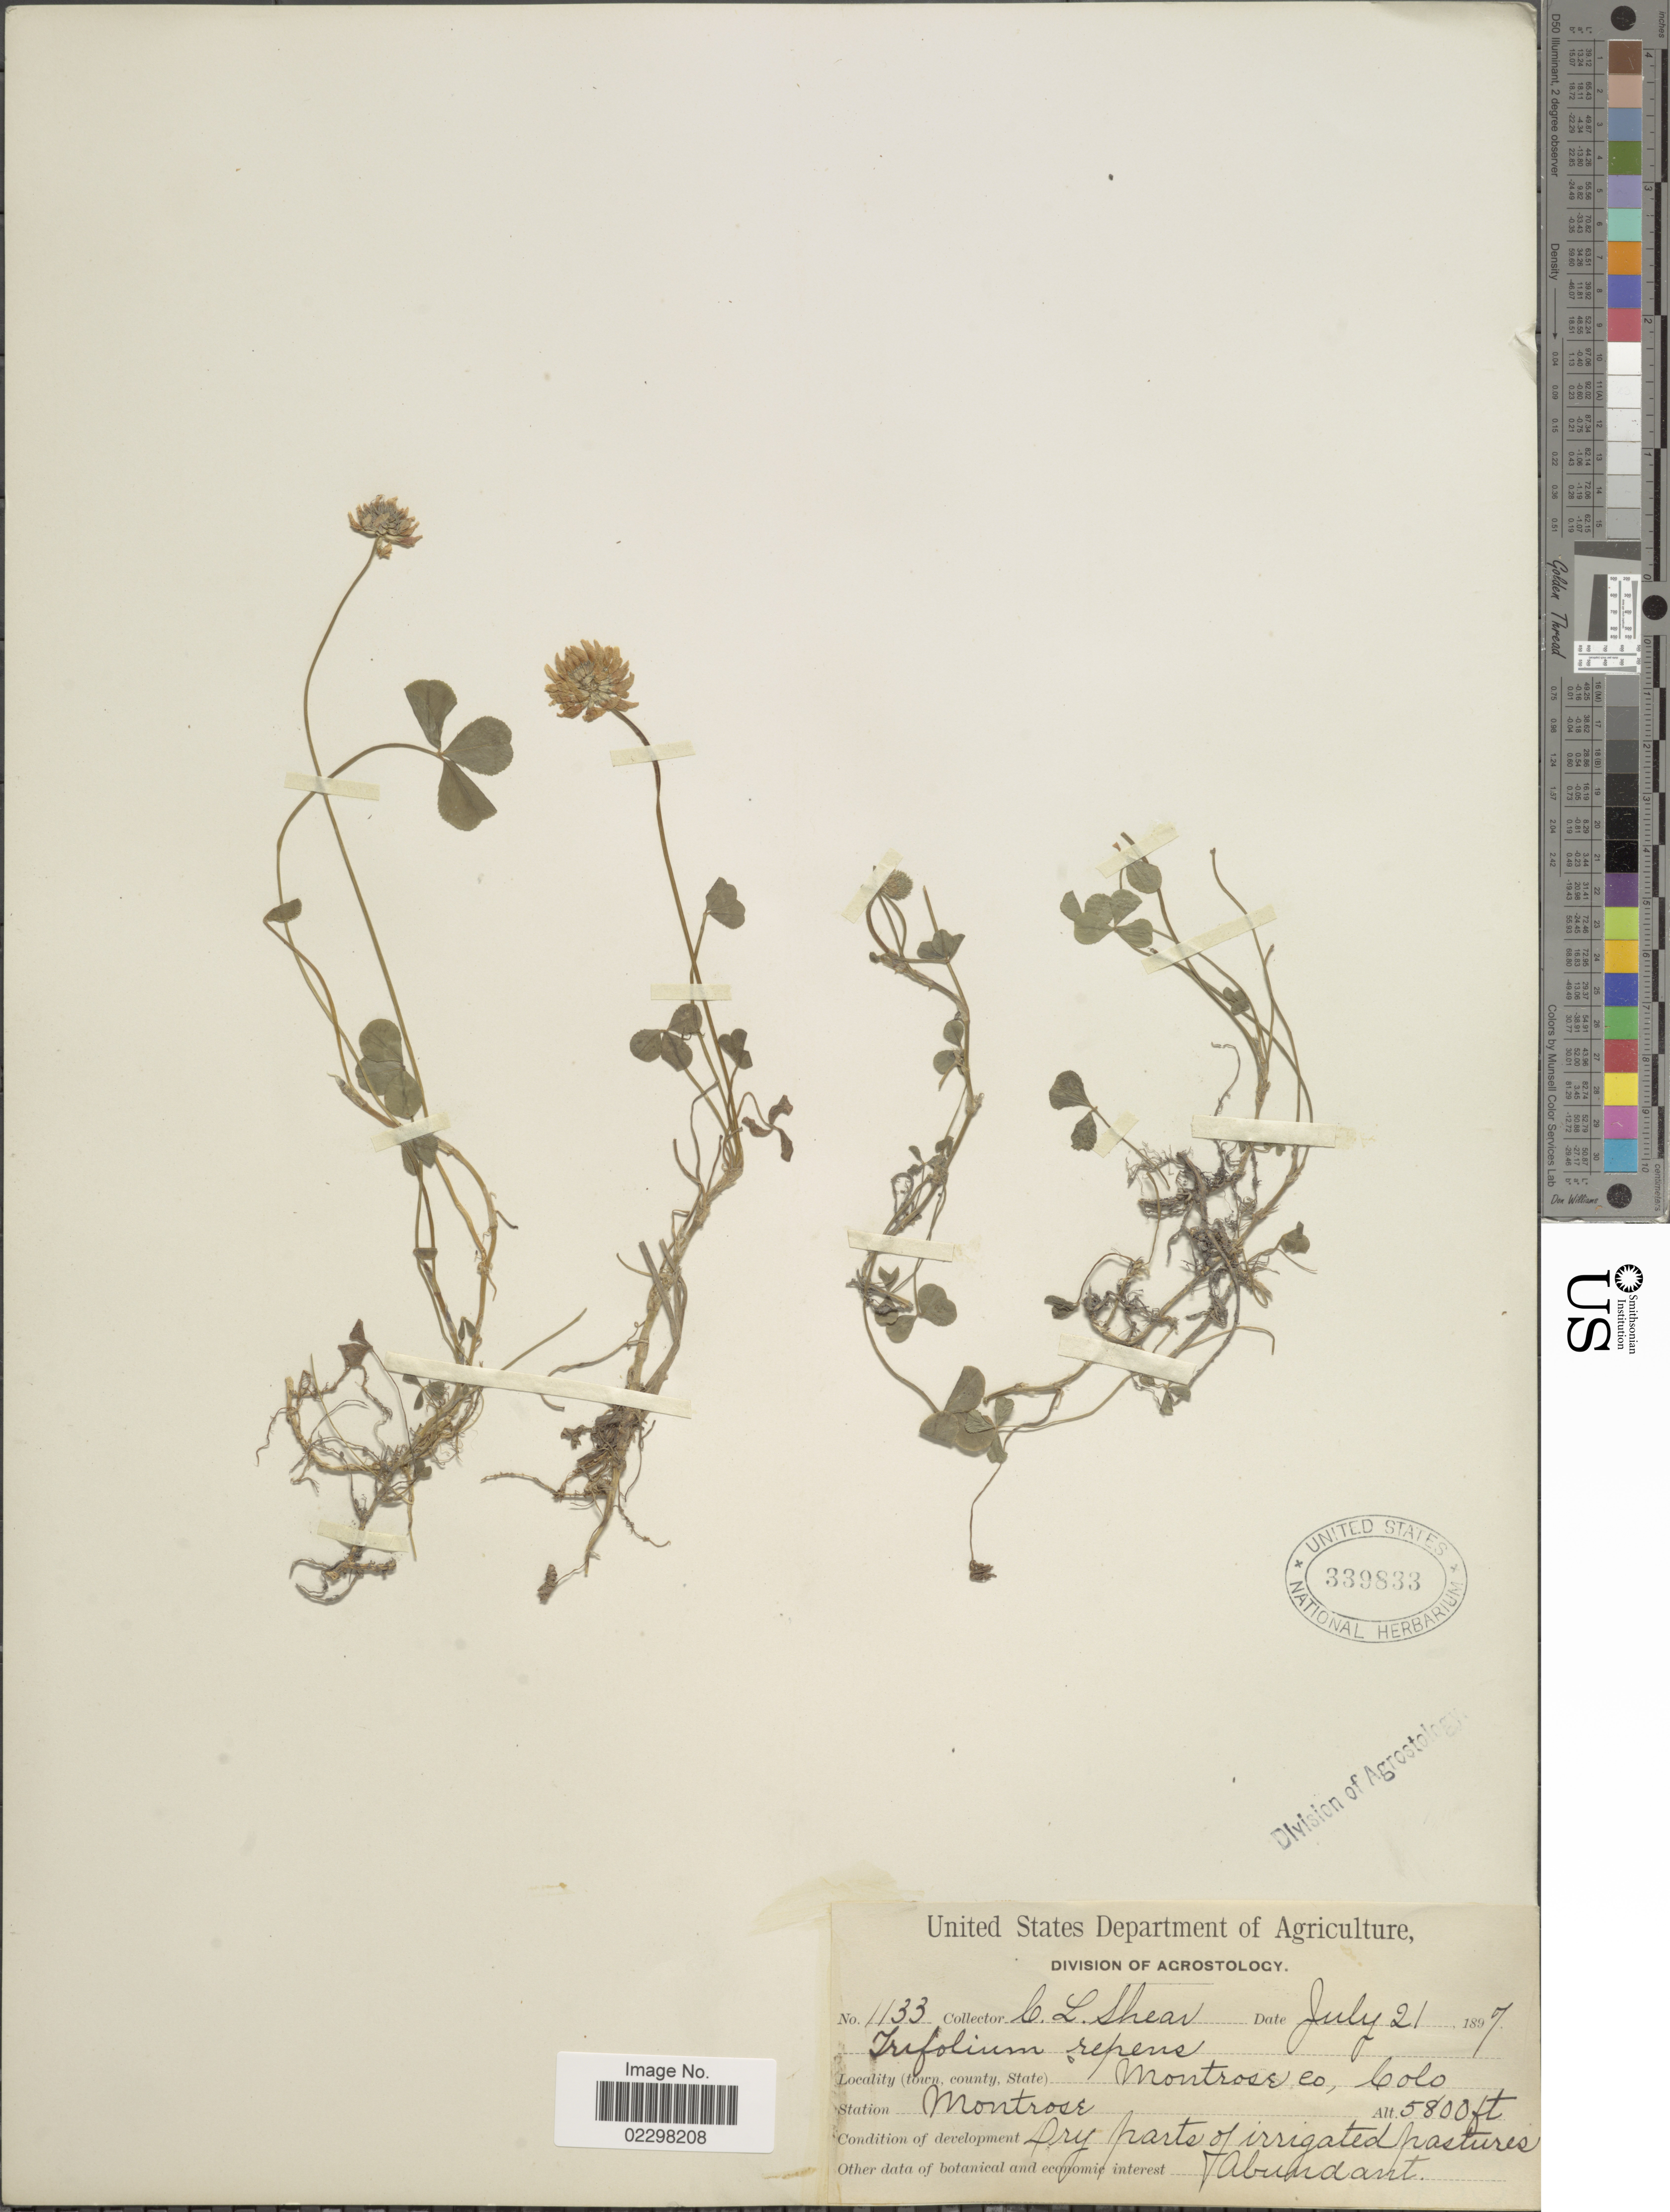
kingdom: Plantae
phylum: Tracheophyta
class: Magnoliopsida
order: Fabales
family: Fabaceae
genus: Trifolium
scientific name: Trifolium repens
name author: L.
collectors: C. L. Shear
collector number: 1133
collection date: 1897-07-21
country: United States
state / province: Colorado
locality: Montrose Co., Montrose station, dry parts of irrigated pastures.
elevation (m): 1768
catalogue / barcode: US 339833